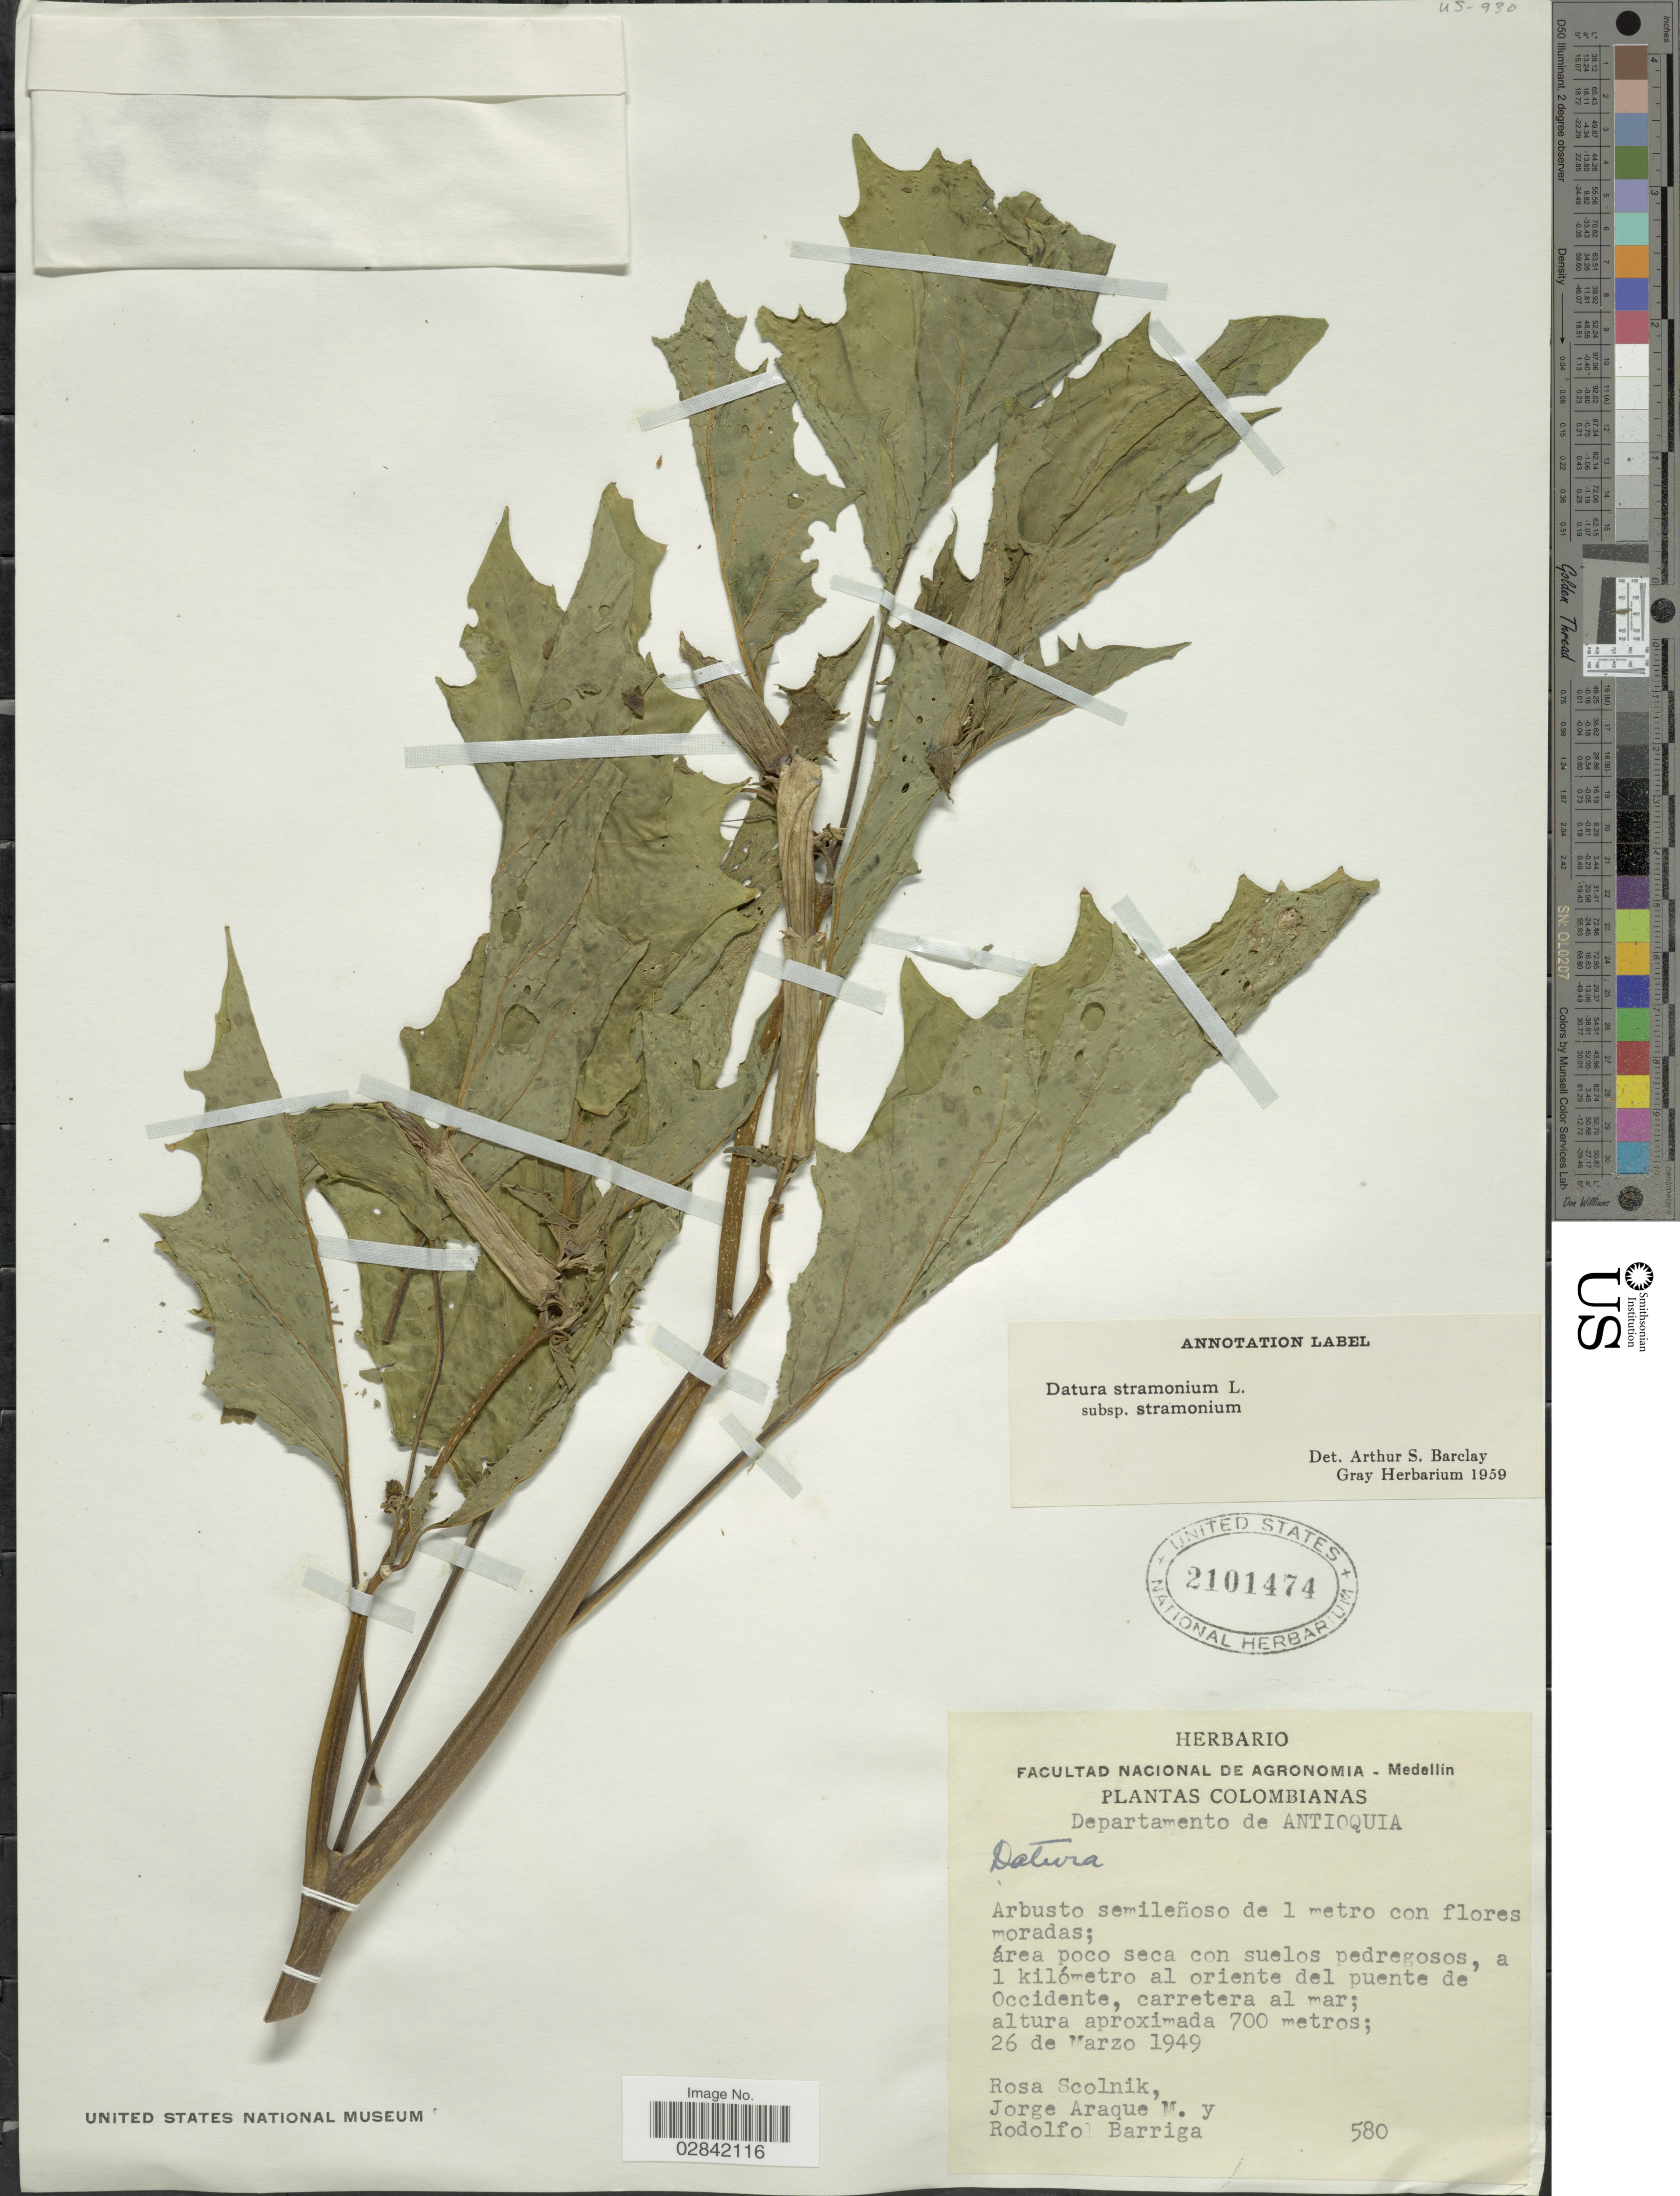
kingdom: Plantae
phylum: Tracheophyta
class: Magnoliopsida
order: Solanales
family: Solanaceae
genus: Datura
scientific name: Datura stramonium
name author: L.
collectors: R. Scolnik, J. Araque Molina & R. Barriga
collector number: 580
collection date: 1949-03-26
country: Colombia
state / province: Antioquia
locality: Departamento de Antioquia, a 1 kilómetro al oriente del puente de Occidente, carretera al mar.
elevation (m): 700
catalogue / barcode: US 2101474